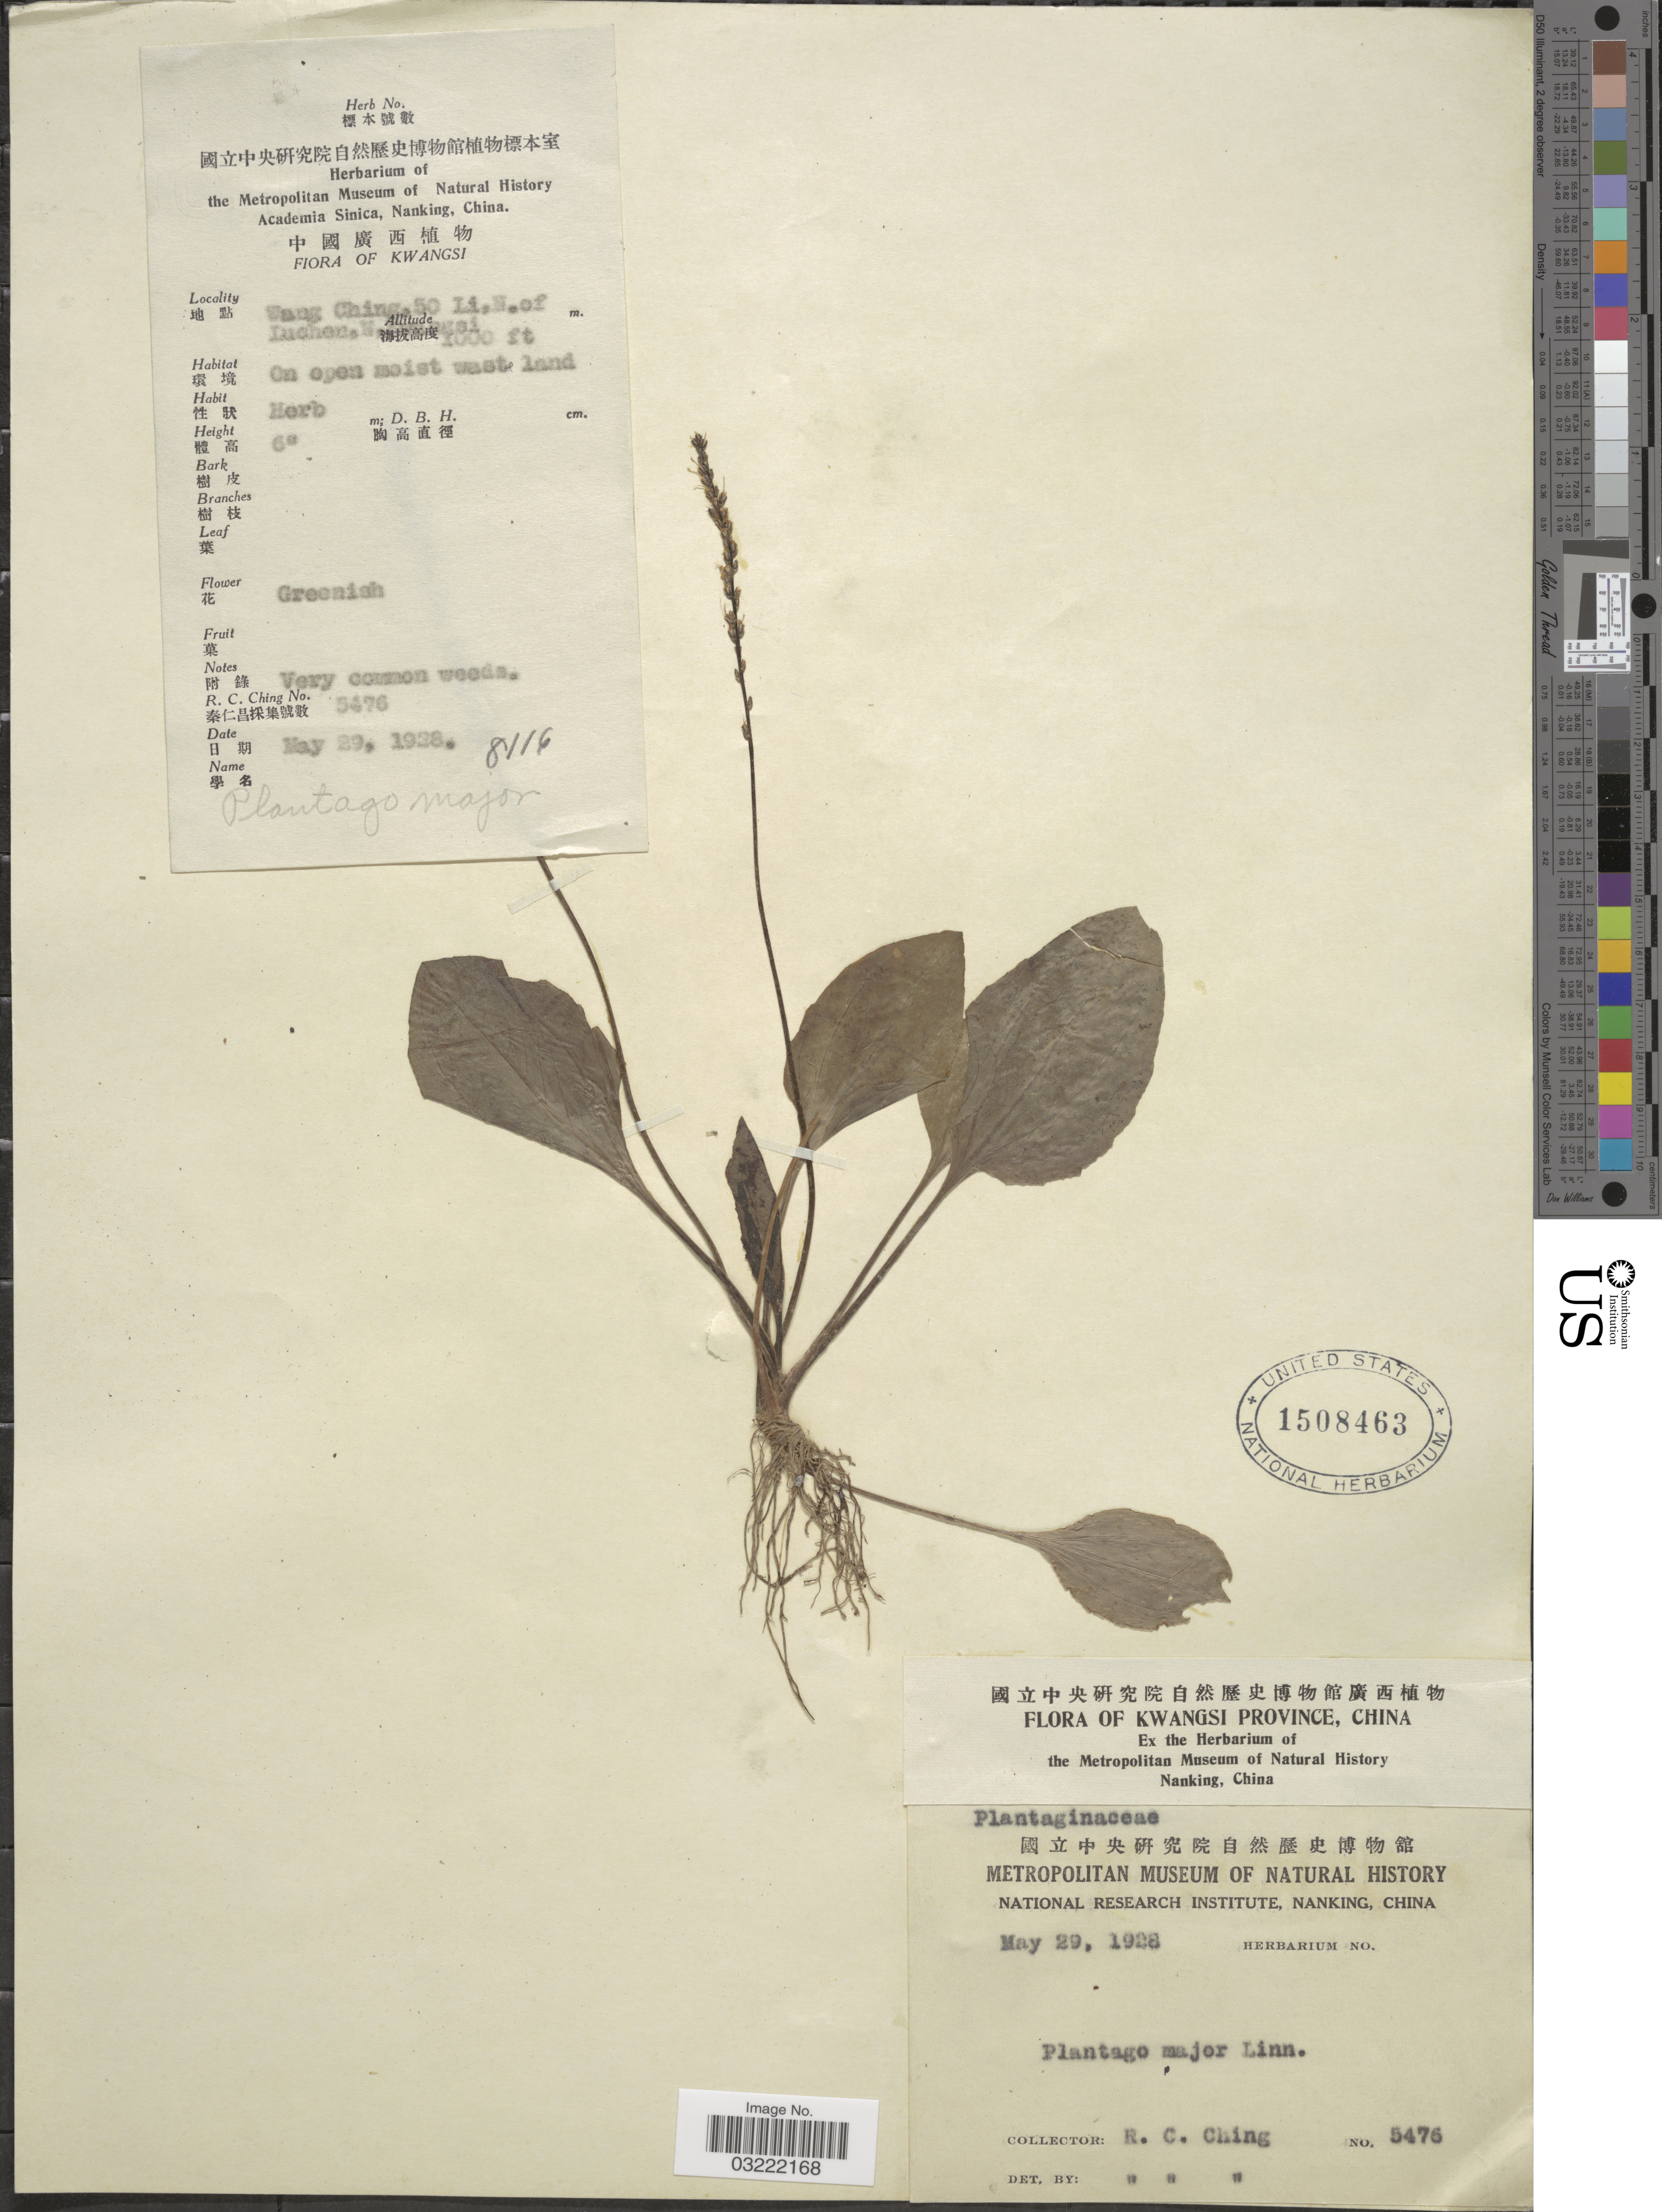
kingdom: Plantae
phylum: Tracheophyta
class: Magnoliopsida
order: Lamiales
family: Plantaginaceae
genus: Plantago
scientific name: Plantago major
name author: L.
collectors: R. C. Ching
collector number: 5476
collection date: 1928-05-29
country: China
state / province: Guangxi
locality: Kwangsi Province. Wang Ching, 50 Li. W. of Luchen, W. [illegible text]gai.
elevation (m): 305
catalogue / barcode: US 1508463